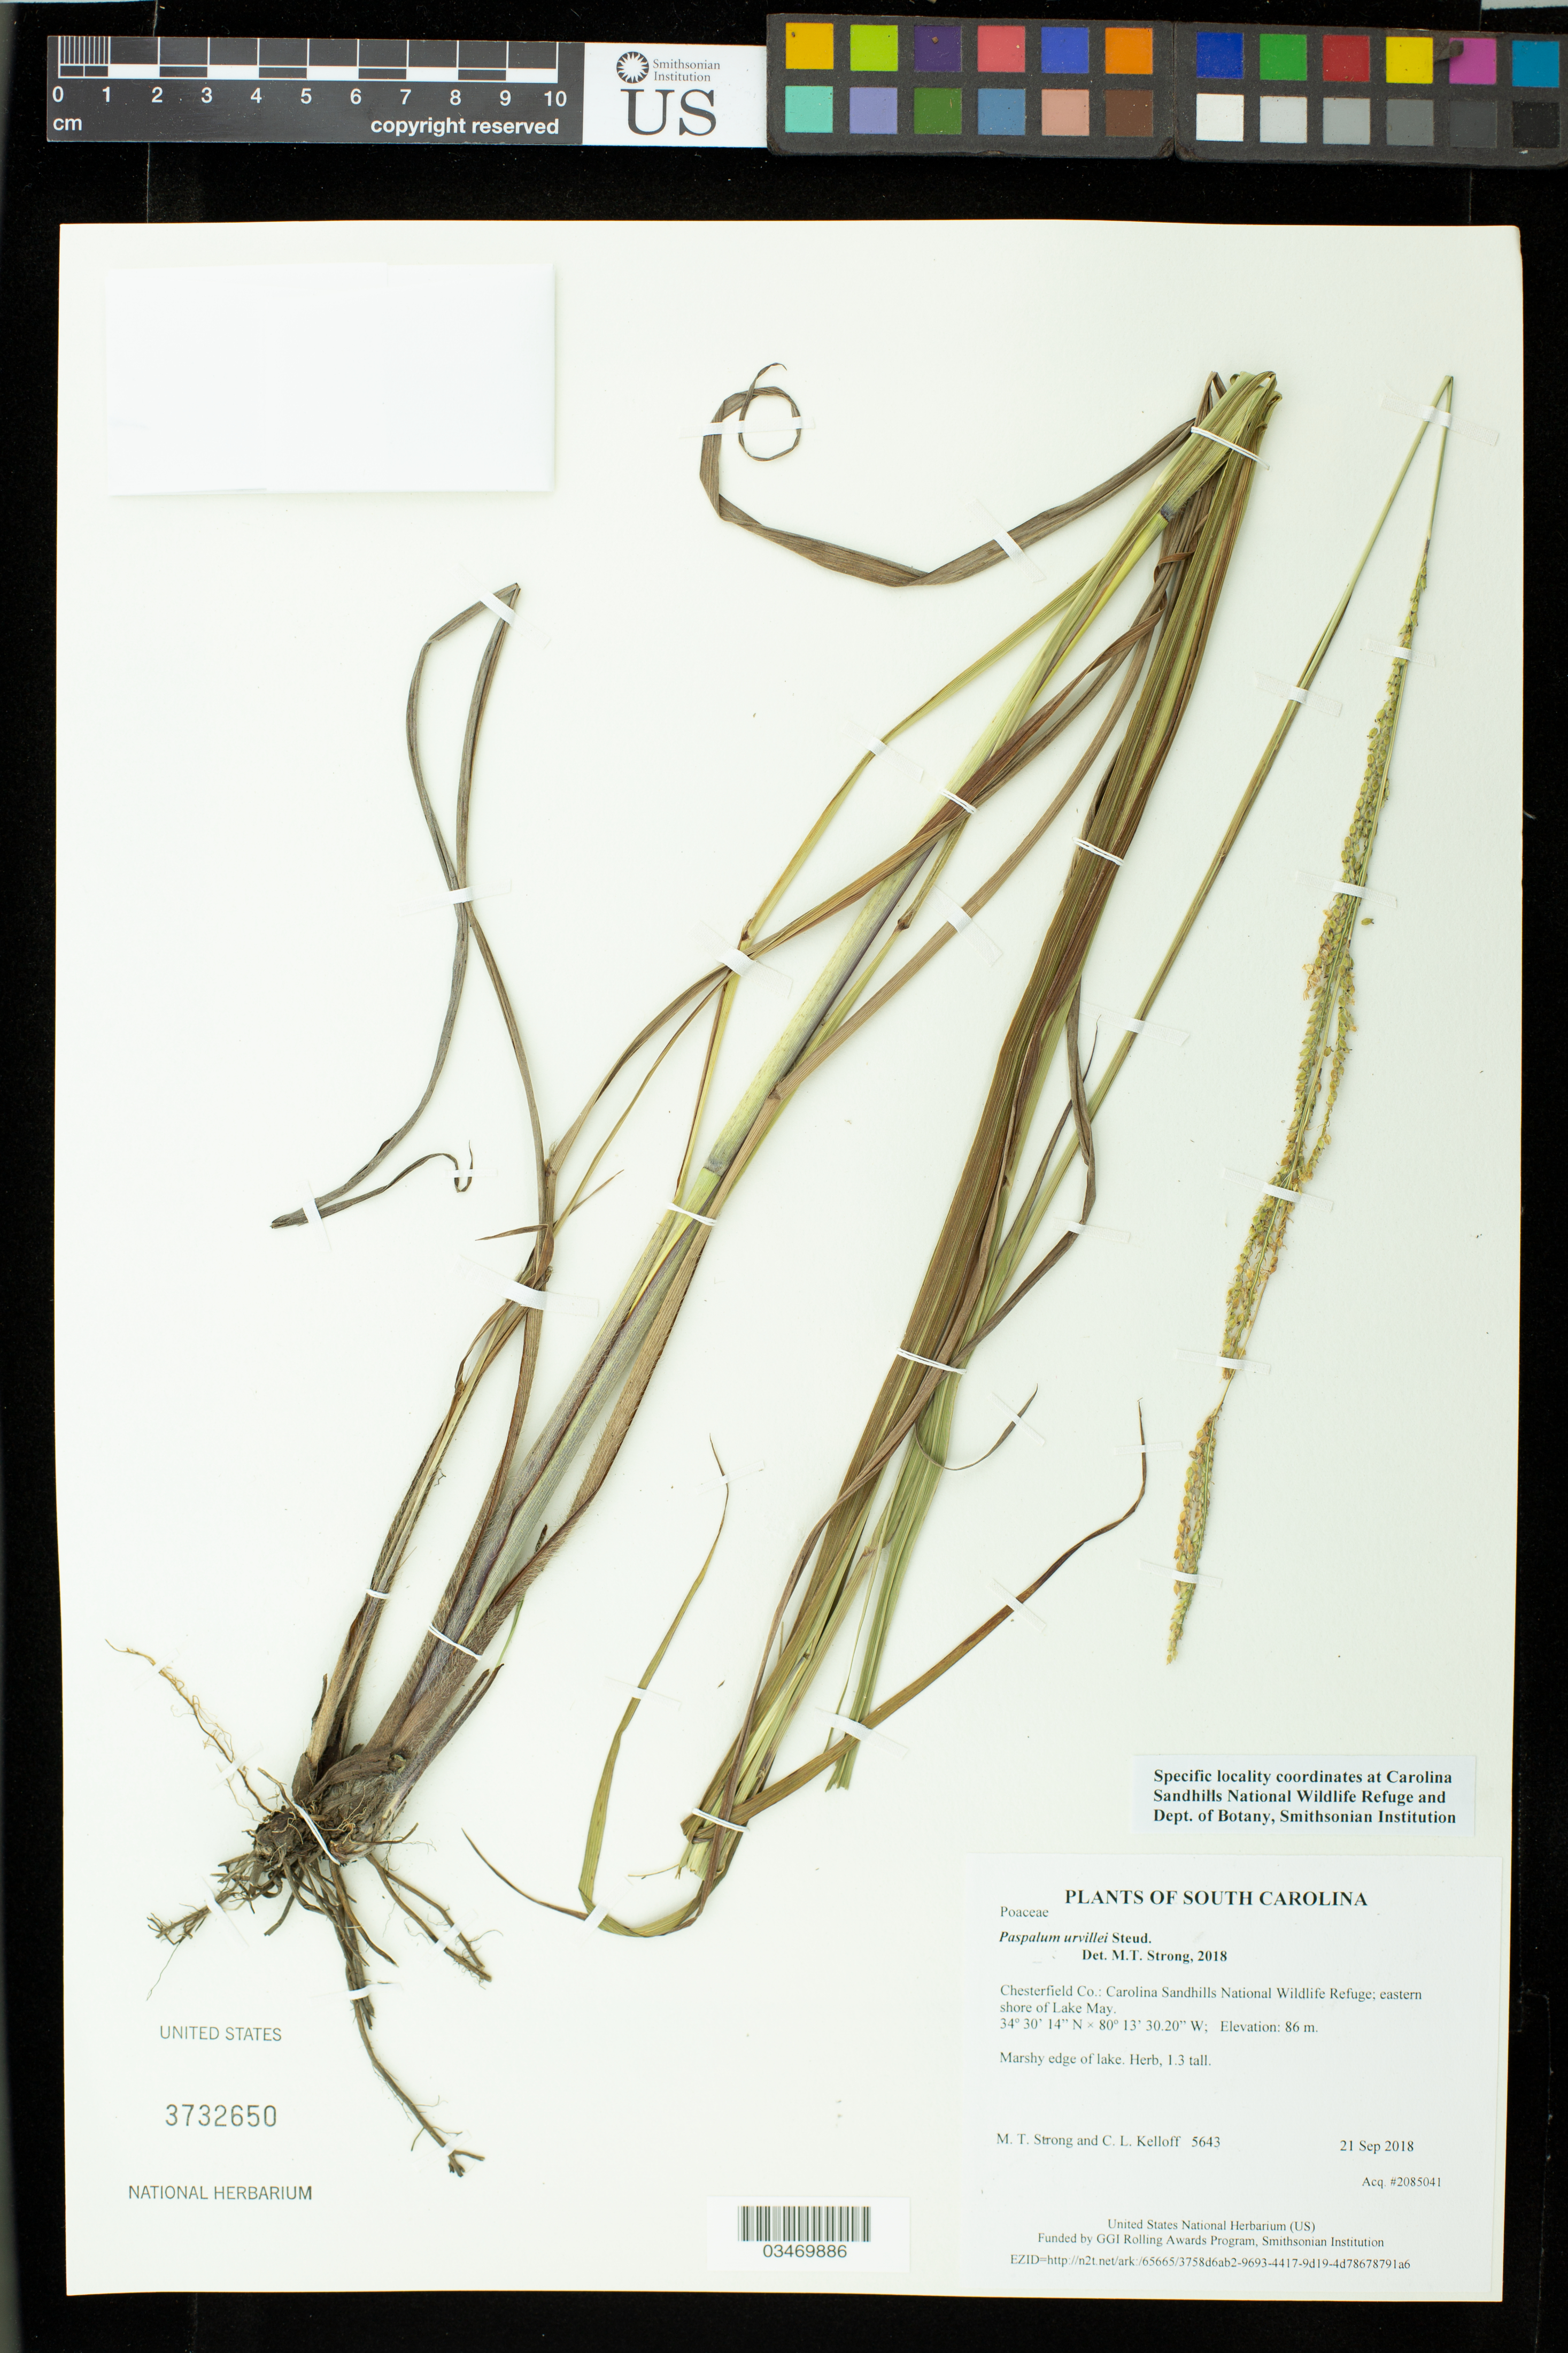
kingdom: Plantae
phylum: Tracheophyta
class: Liliopsida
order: Poales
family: Poaceae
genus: Paspalum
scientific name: Paspalum urvillei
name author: Steud.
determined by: Strong, M. T., (US), Smithsonian Institution - National Museum of Natural History (UNITED STATES)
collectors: M. T. Strong & C. L. Kelloff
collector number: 5643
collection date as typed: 21 Sep 2018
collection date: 2018-09-21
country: United States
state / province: South Carolina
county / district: Chesterfield Co.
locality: Carolina Sandhills National Wildlife Refuge; eastern shore of Lake May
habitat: Marshy edge of lake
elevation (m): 86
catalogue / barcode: US 3732650